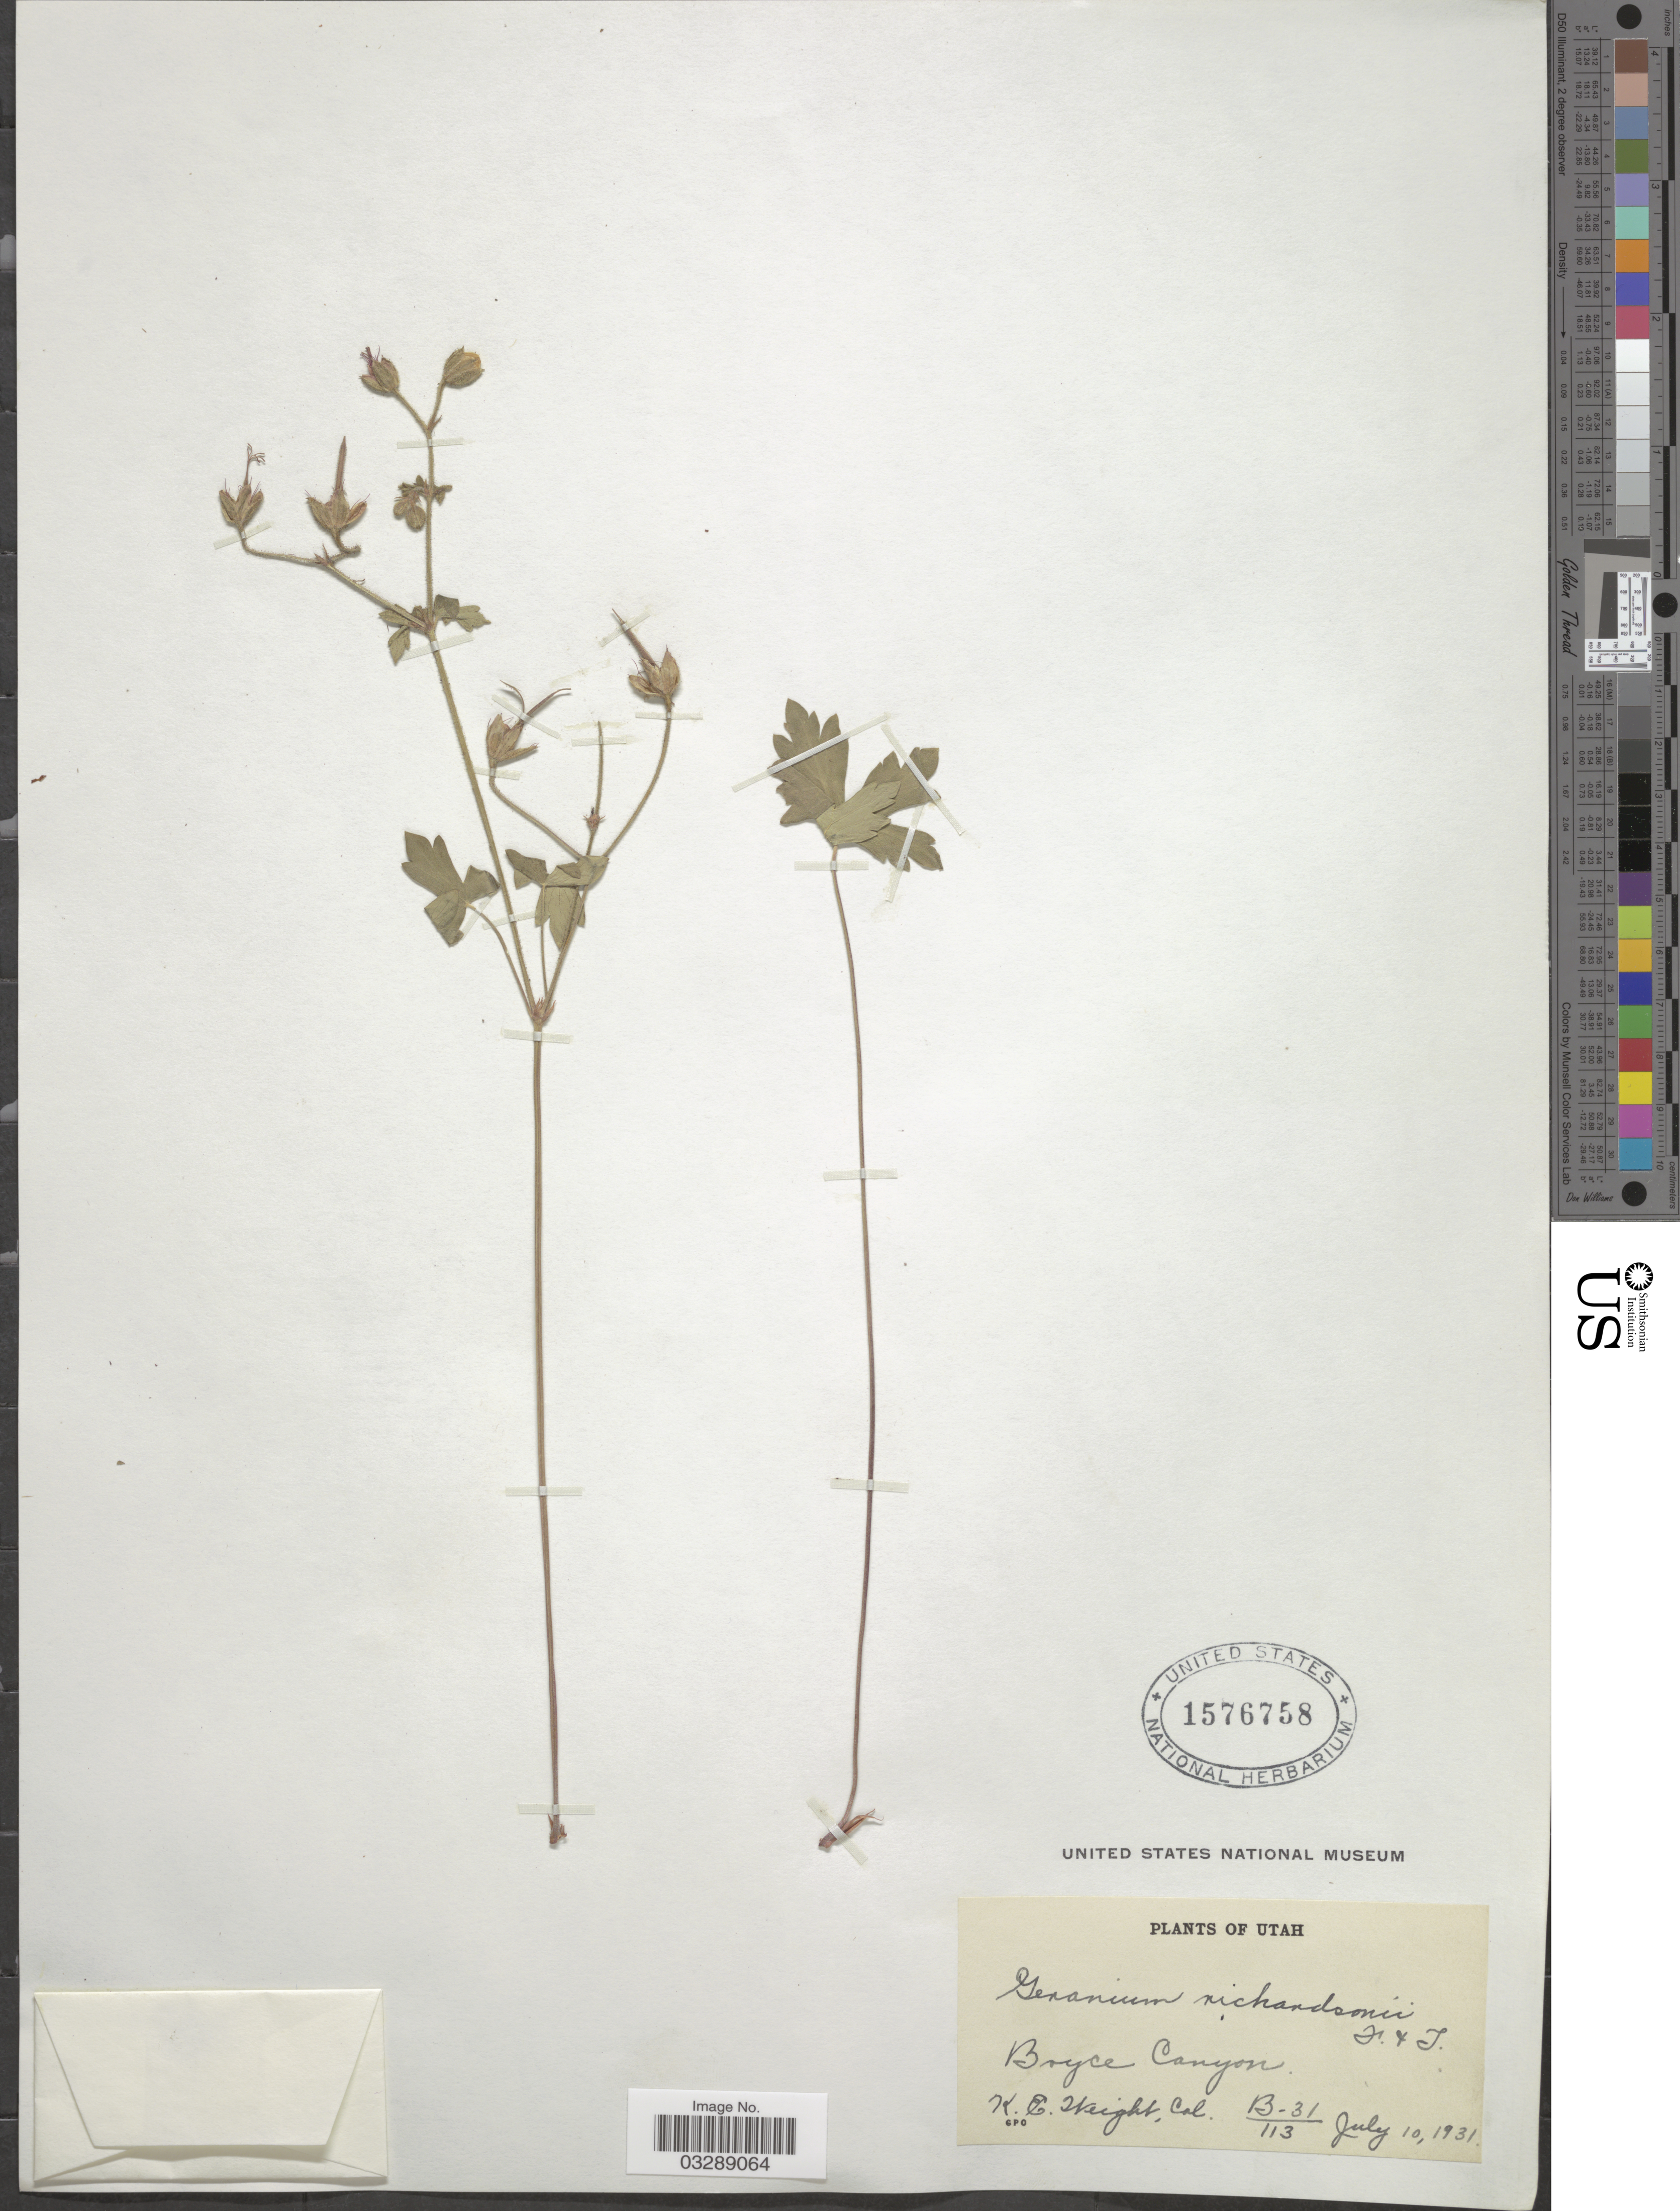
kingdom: Plantae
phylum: Tracheophyta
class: Magnoliopsida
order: Geraniales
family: Geraniaceae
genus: Geranium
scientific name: Geranium richardsonii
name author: Fisch. & Trautv.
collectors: K. Weight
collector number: B-31/113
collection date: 1931-07-10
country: United States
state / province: Utah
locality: Boyce Canyon.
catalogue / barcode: US 1576758